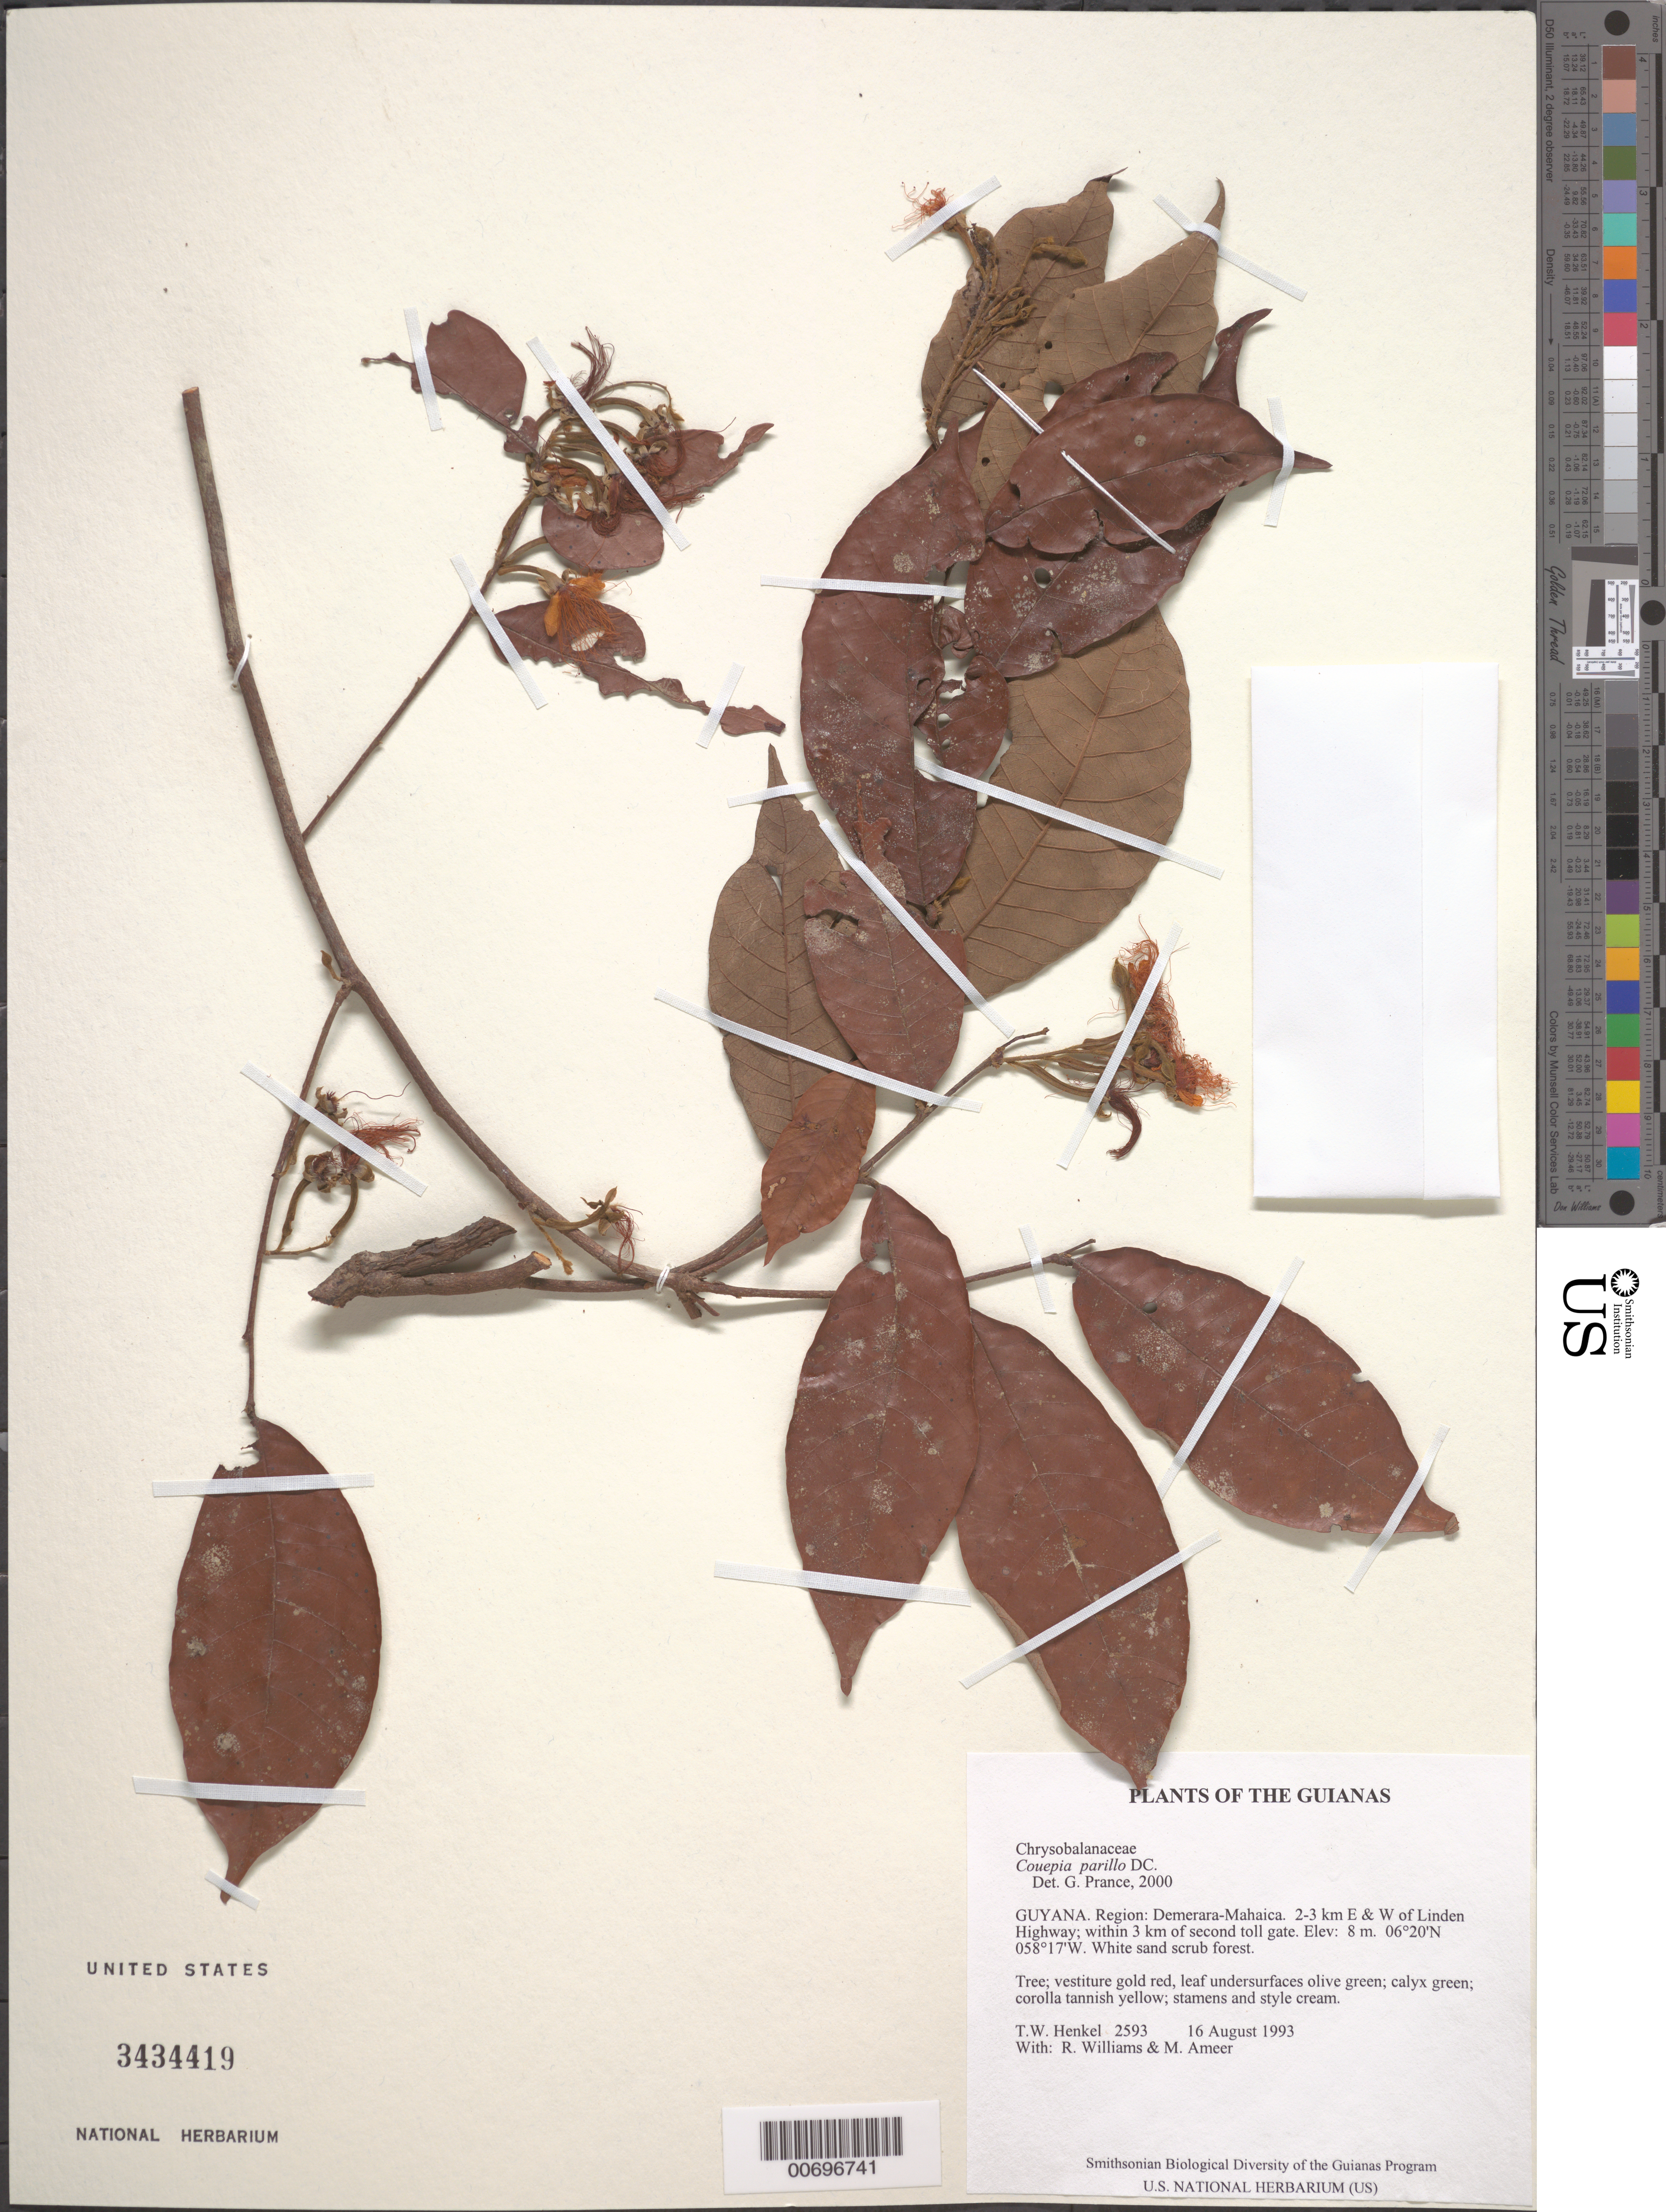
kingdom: Plantae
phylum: Tracheophyta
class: Magnoliopsida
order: Malpighiales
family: Chrysobalanaceae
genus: Gaulettia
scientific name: Gaulettia parillo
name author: (DC.) Sothers & Prance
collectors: T. Henkel, R. Williams & M. Ameer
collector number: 2593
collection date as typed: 16 August 1993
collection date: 1993-08-16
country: Guyana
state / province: Demerara-Mahaica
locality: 2-3 km E & W of Linden Highway; within 3 km of second toll gate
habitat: White sand scrub forest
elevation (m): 8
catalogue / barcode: US 3434419